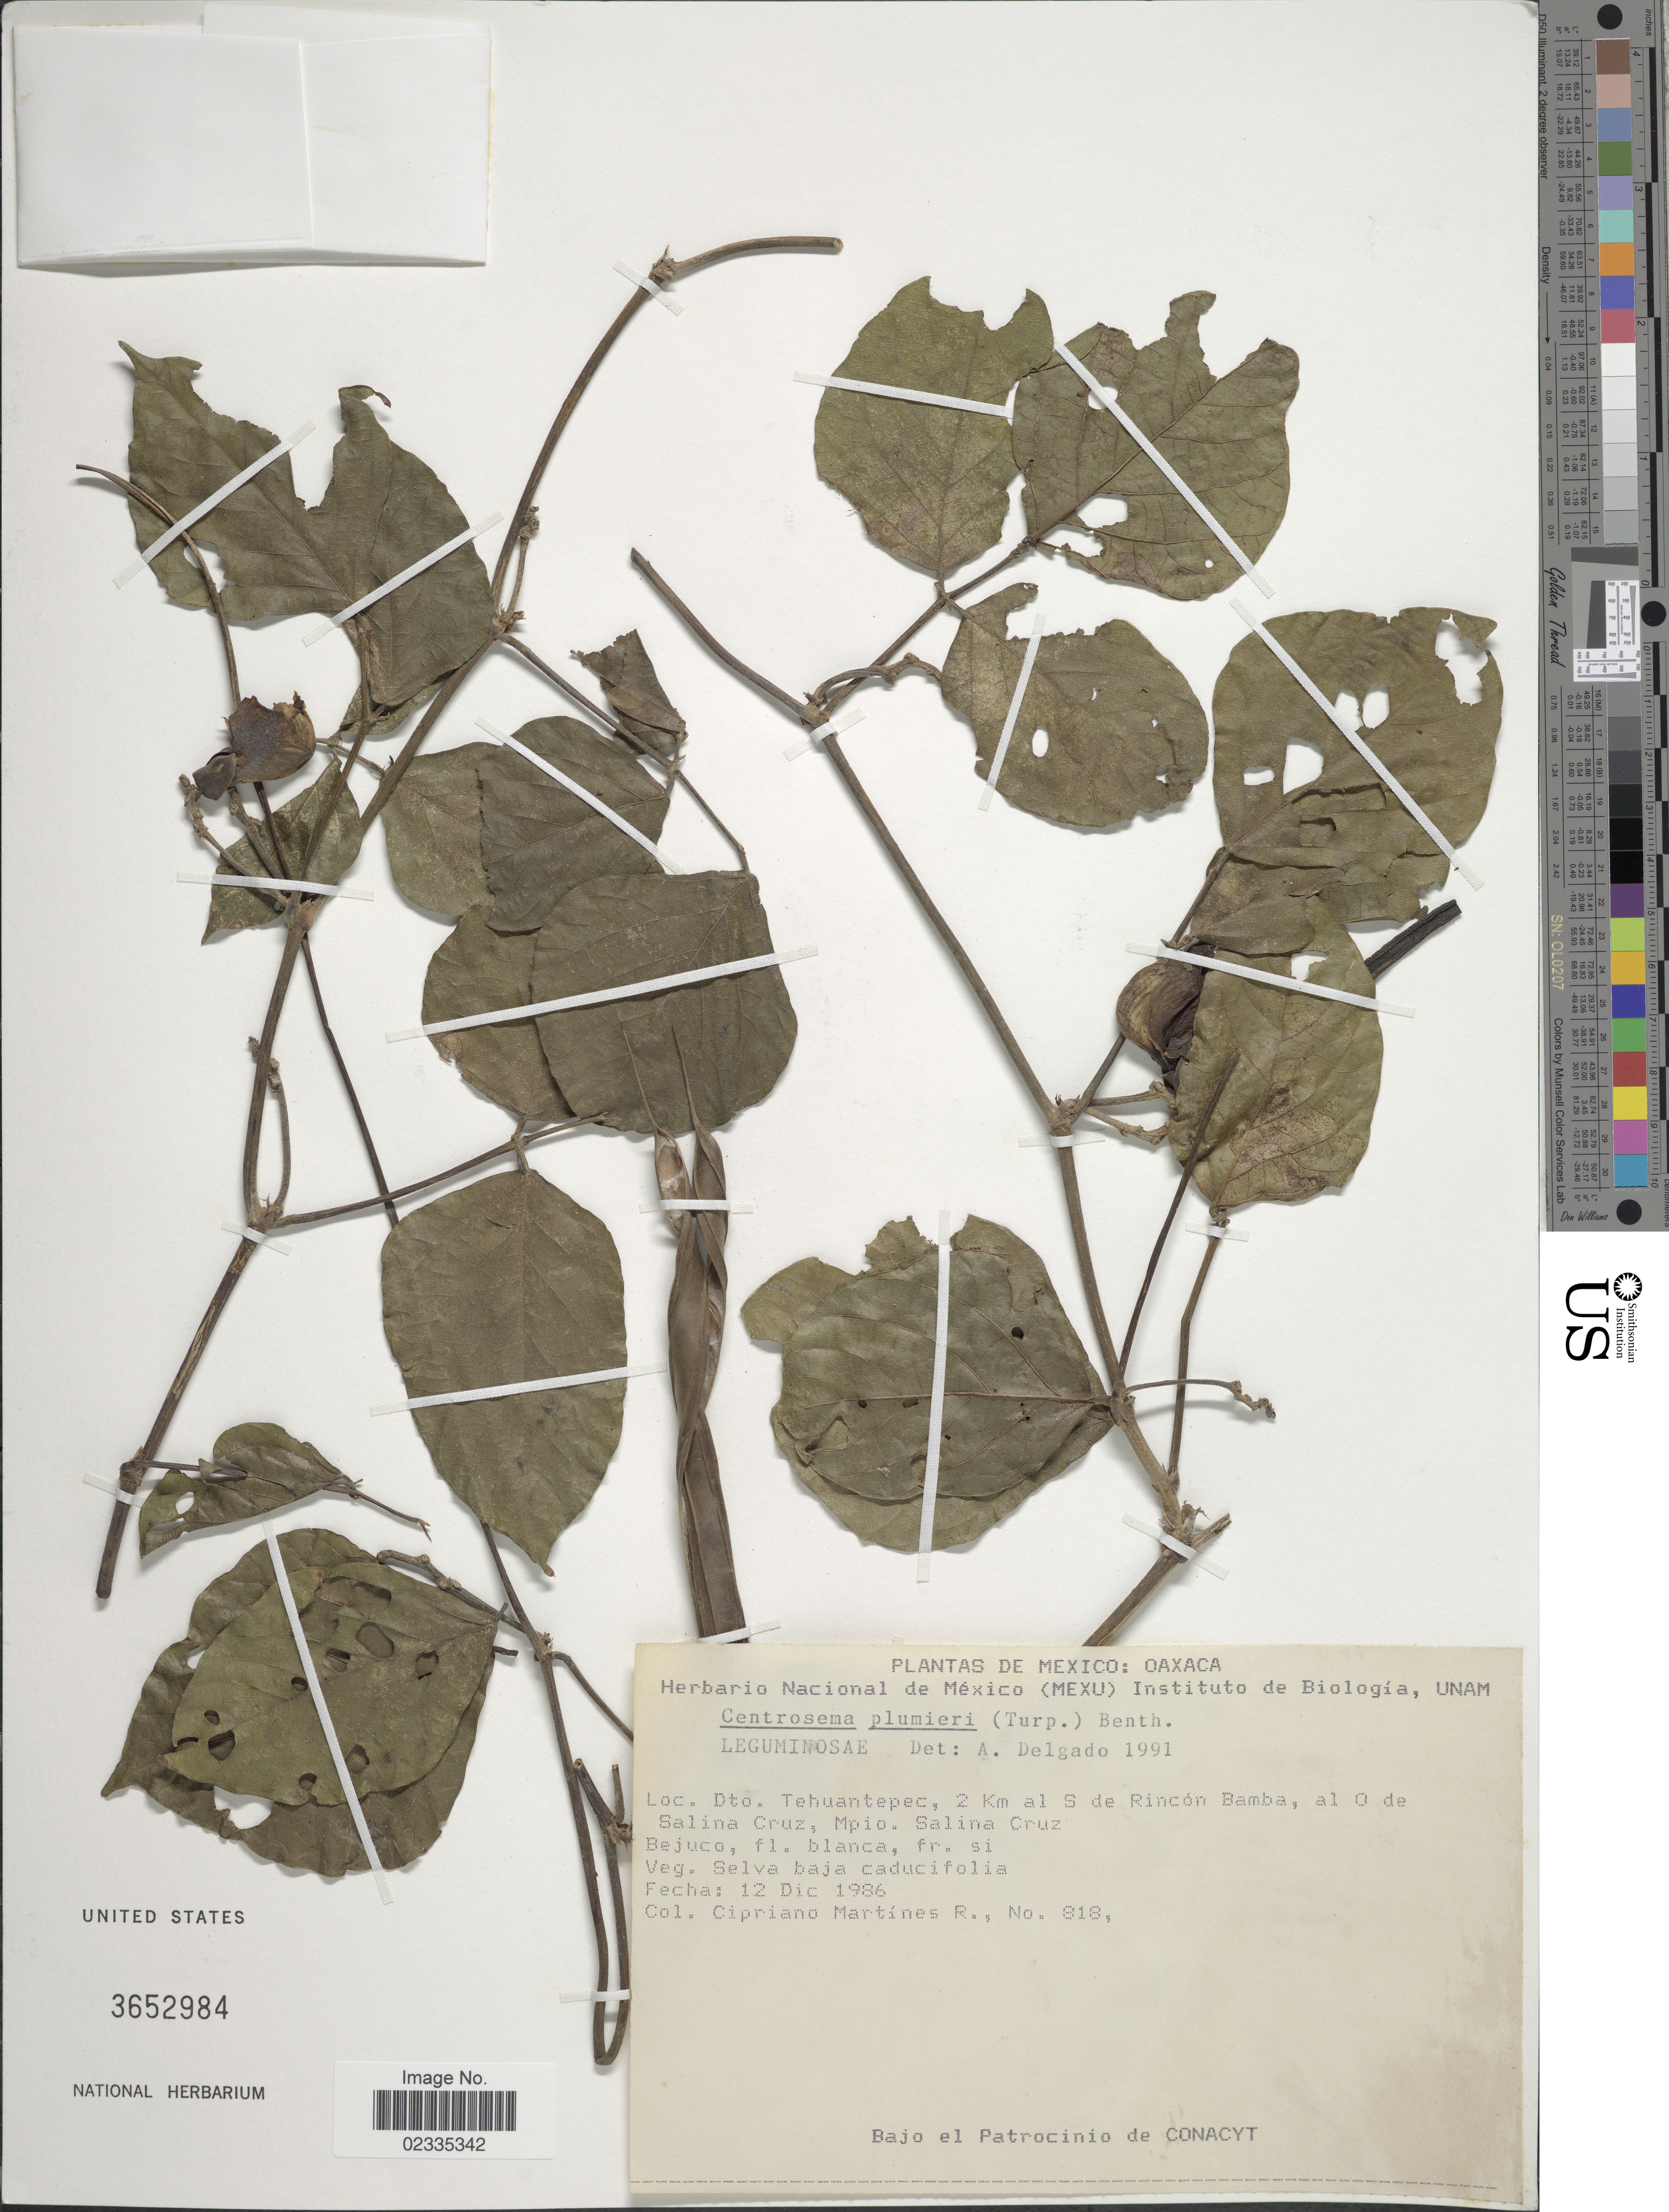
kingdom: Plantae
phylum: Tracheophyta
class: Magnoliopsida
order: Fabales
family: Fabaceae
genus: Centrosema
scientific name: Centrosema plumieri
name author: (Turpin ex Pers.) Benth.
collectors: C. Martínez R.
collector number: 818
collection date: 1986-12-12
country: Mexico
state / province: Oaxaca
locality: Dto. Tehuantepec, 2 Km al S de Rincon Bamba, al O de Salina Cruz, Mpio. Salina Cruz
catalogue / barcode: US 3652984